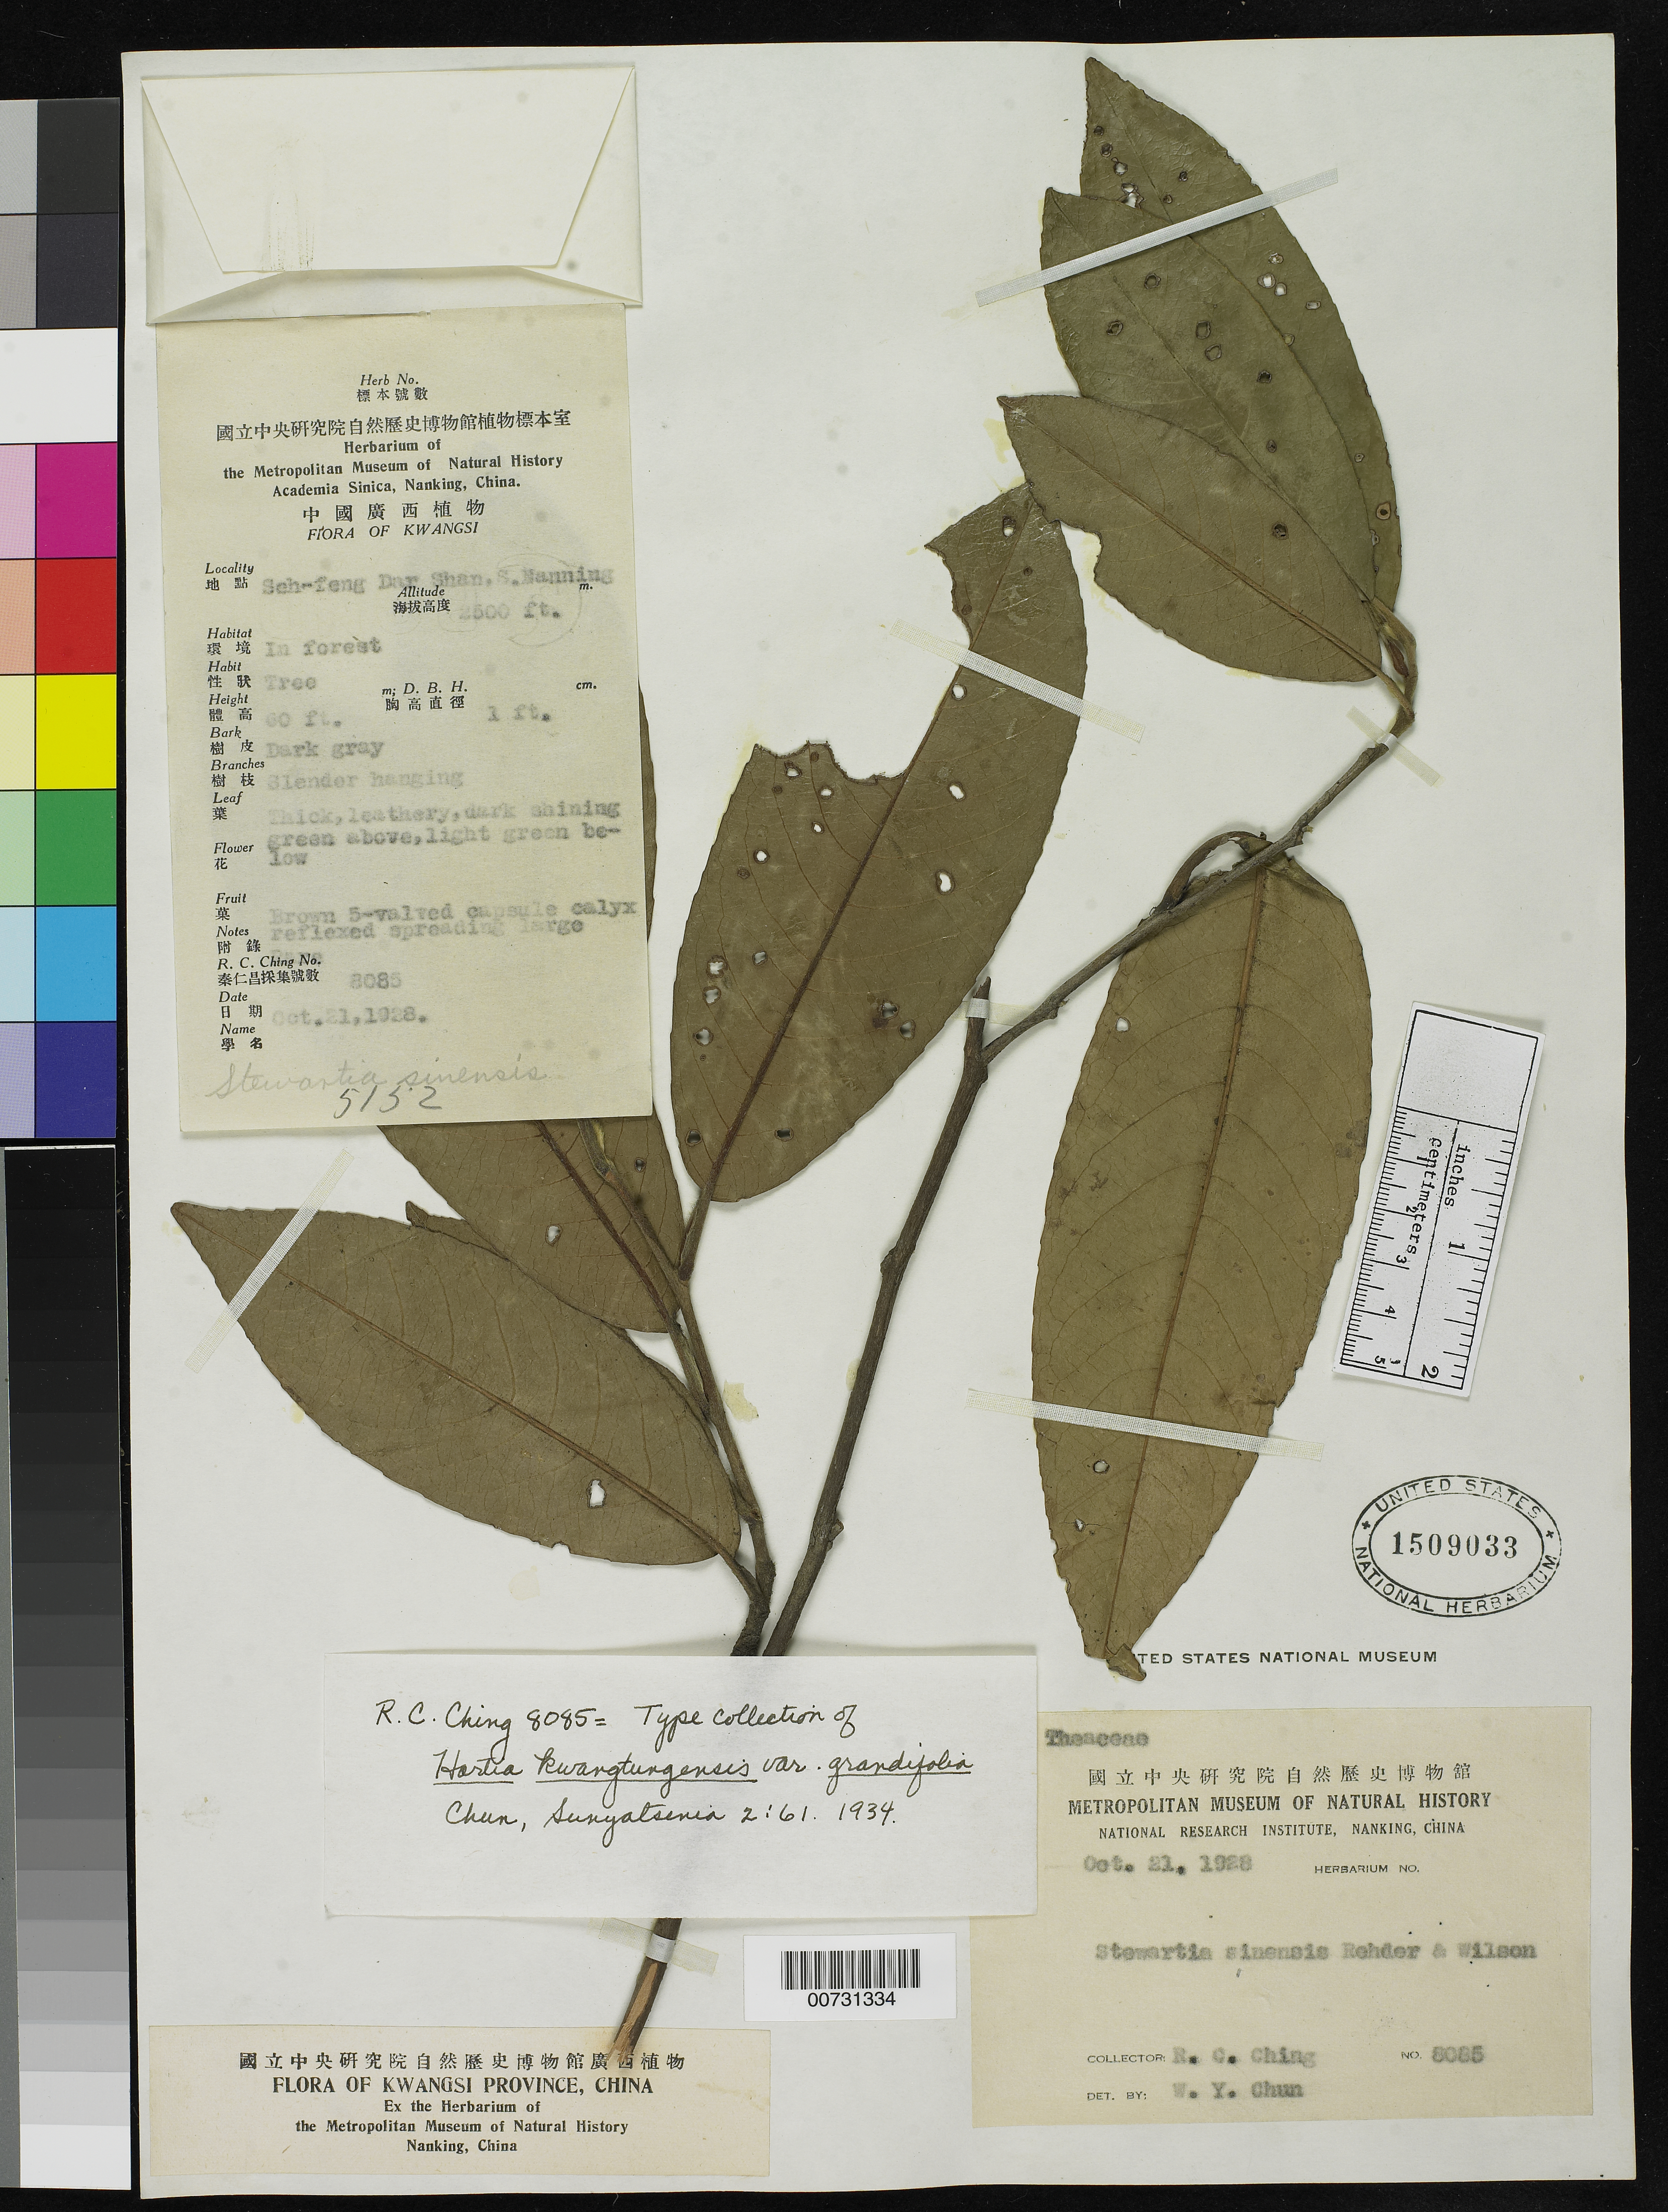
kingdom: Plantae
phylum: Tracheophyta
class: Magnoliopsida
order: Ericales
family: Theaceae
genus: Hartia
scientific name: Hartia kwangtungensis var. grandifolia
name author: Chun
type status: Isotype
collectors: R. C. Ching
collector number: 8085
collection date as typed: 21 Oct 1928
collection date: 1928-10-21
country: China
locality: She-feng Dar Shan, S. Nanning.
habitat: In forest.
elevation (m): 762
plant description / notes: Synonymy acc. to Li & Ming 1996, Acta Phytotax. Sin. 34: 64. Acc. to Tropicos, accepted name = Hartia villosa var. grandifolia (Chun) H.T. Chang.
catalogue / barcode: US 1509033